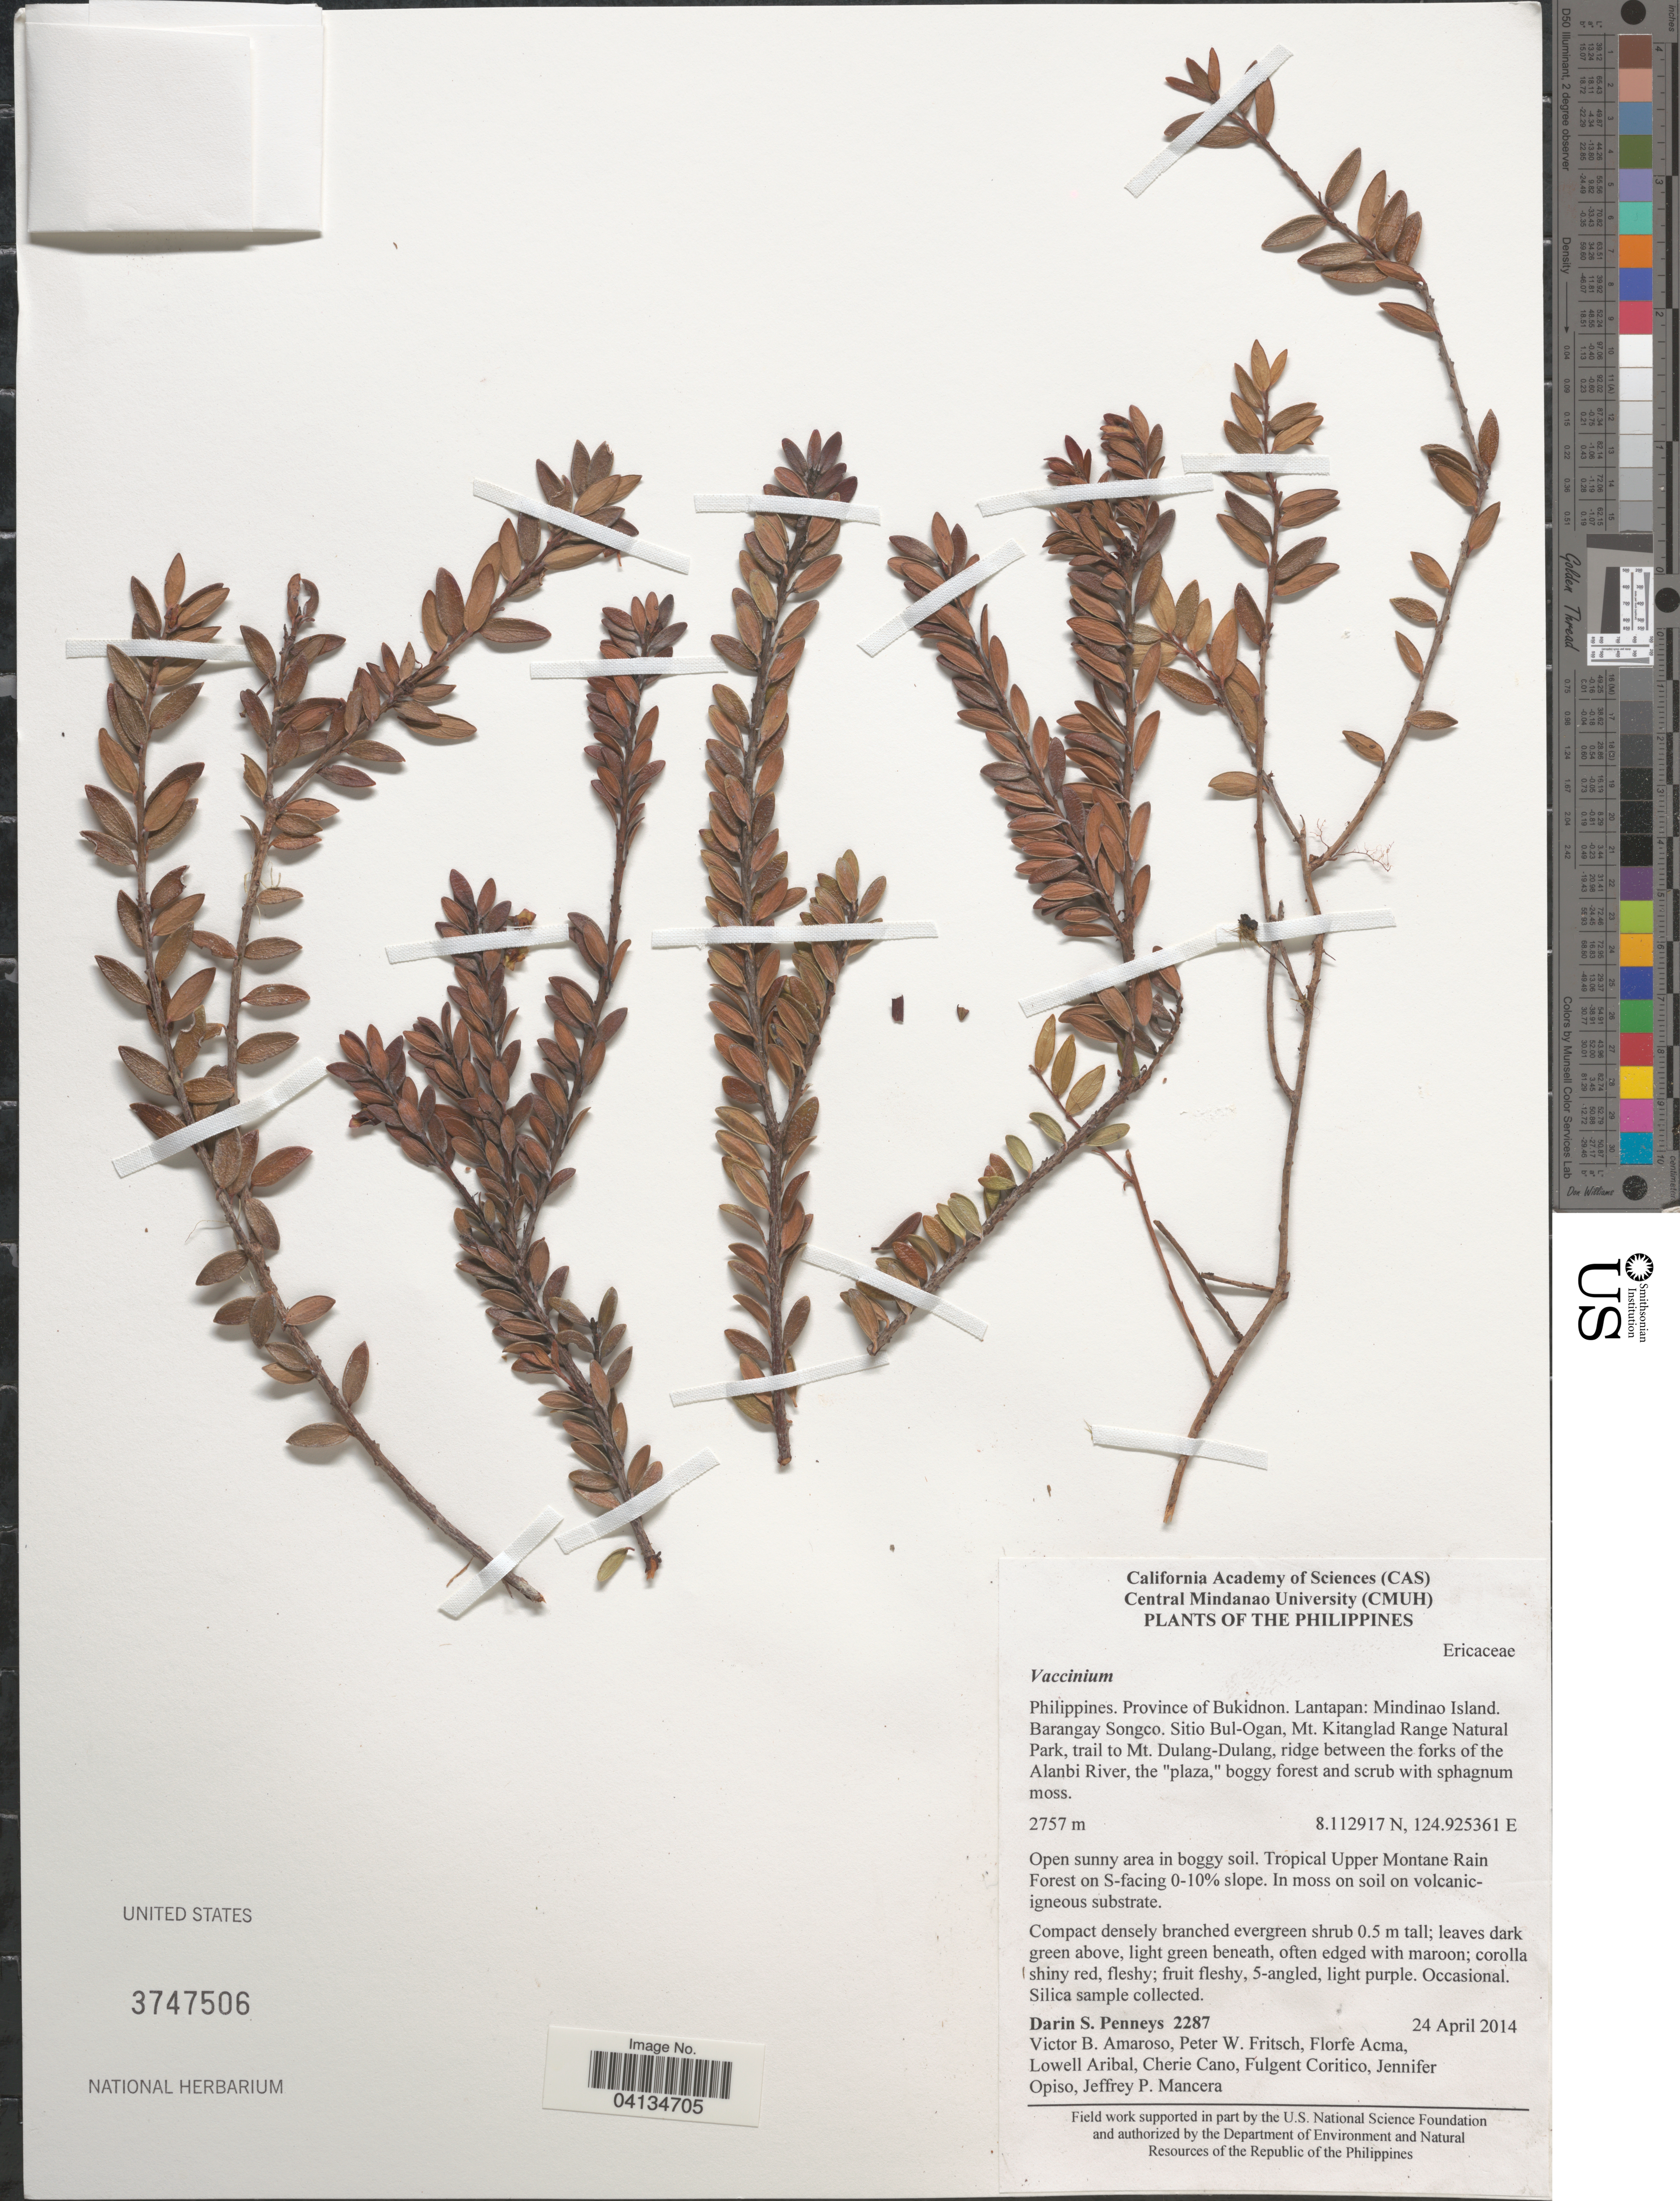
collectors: D. S. Penneys, V. Amoroso, P. W. Fritsch, F. Acma & et al.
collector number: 2287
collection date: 2014-04-24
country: Philippines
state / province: Northern Mindanao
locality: Province of Bukidnon. Lantapan: Mindanao Island. Barangay Songco. Sitio Bul-Ogan, Mt. Kitanglad Range Natural Park, trail to Mt. Dulang-Dulang, ridge between the forks of the Alanbi River, the "plaza", boggy forest and scrub with sphagnum moss. Tropical Upper Montane Rain Forest on S-facing 0-10% slope.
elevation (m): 2757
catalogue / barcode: US 3747506